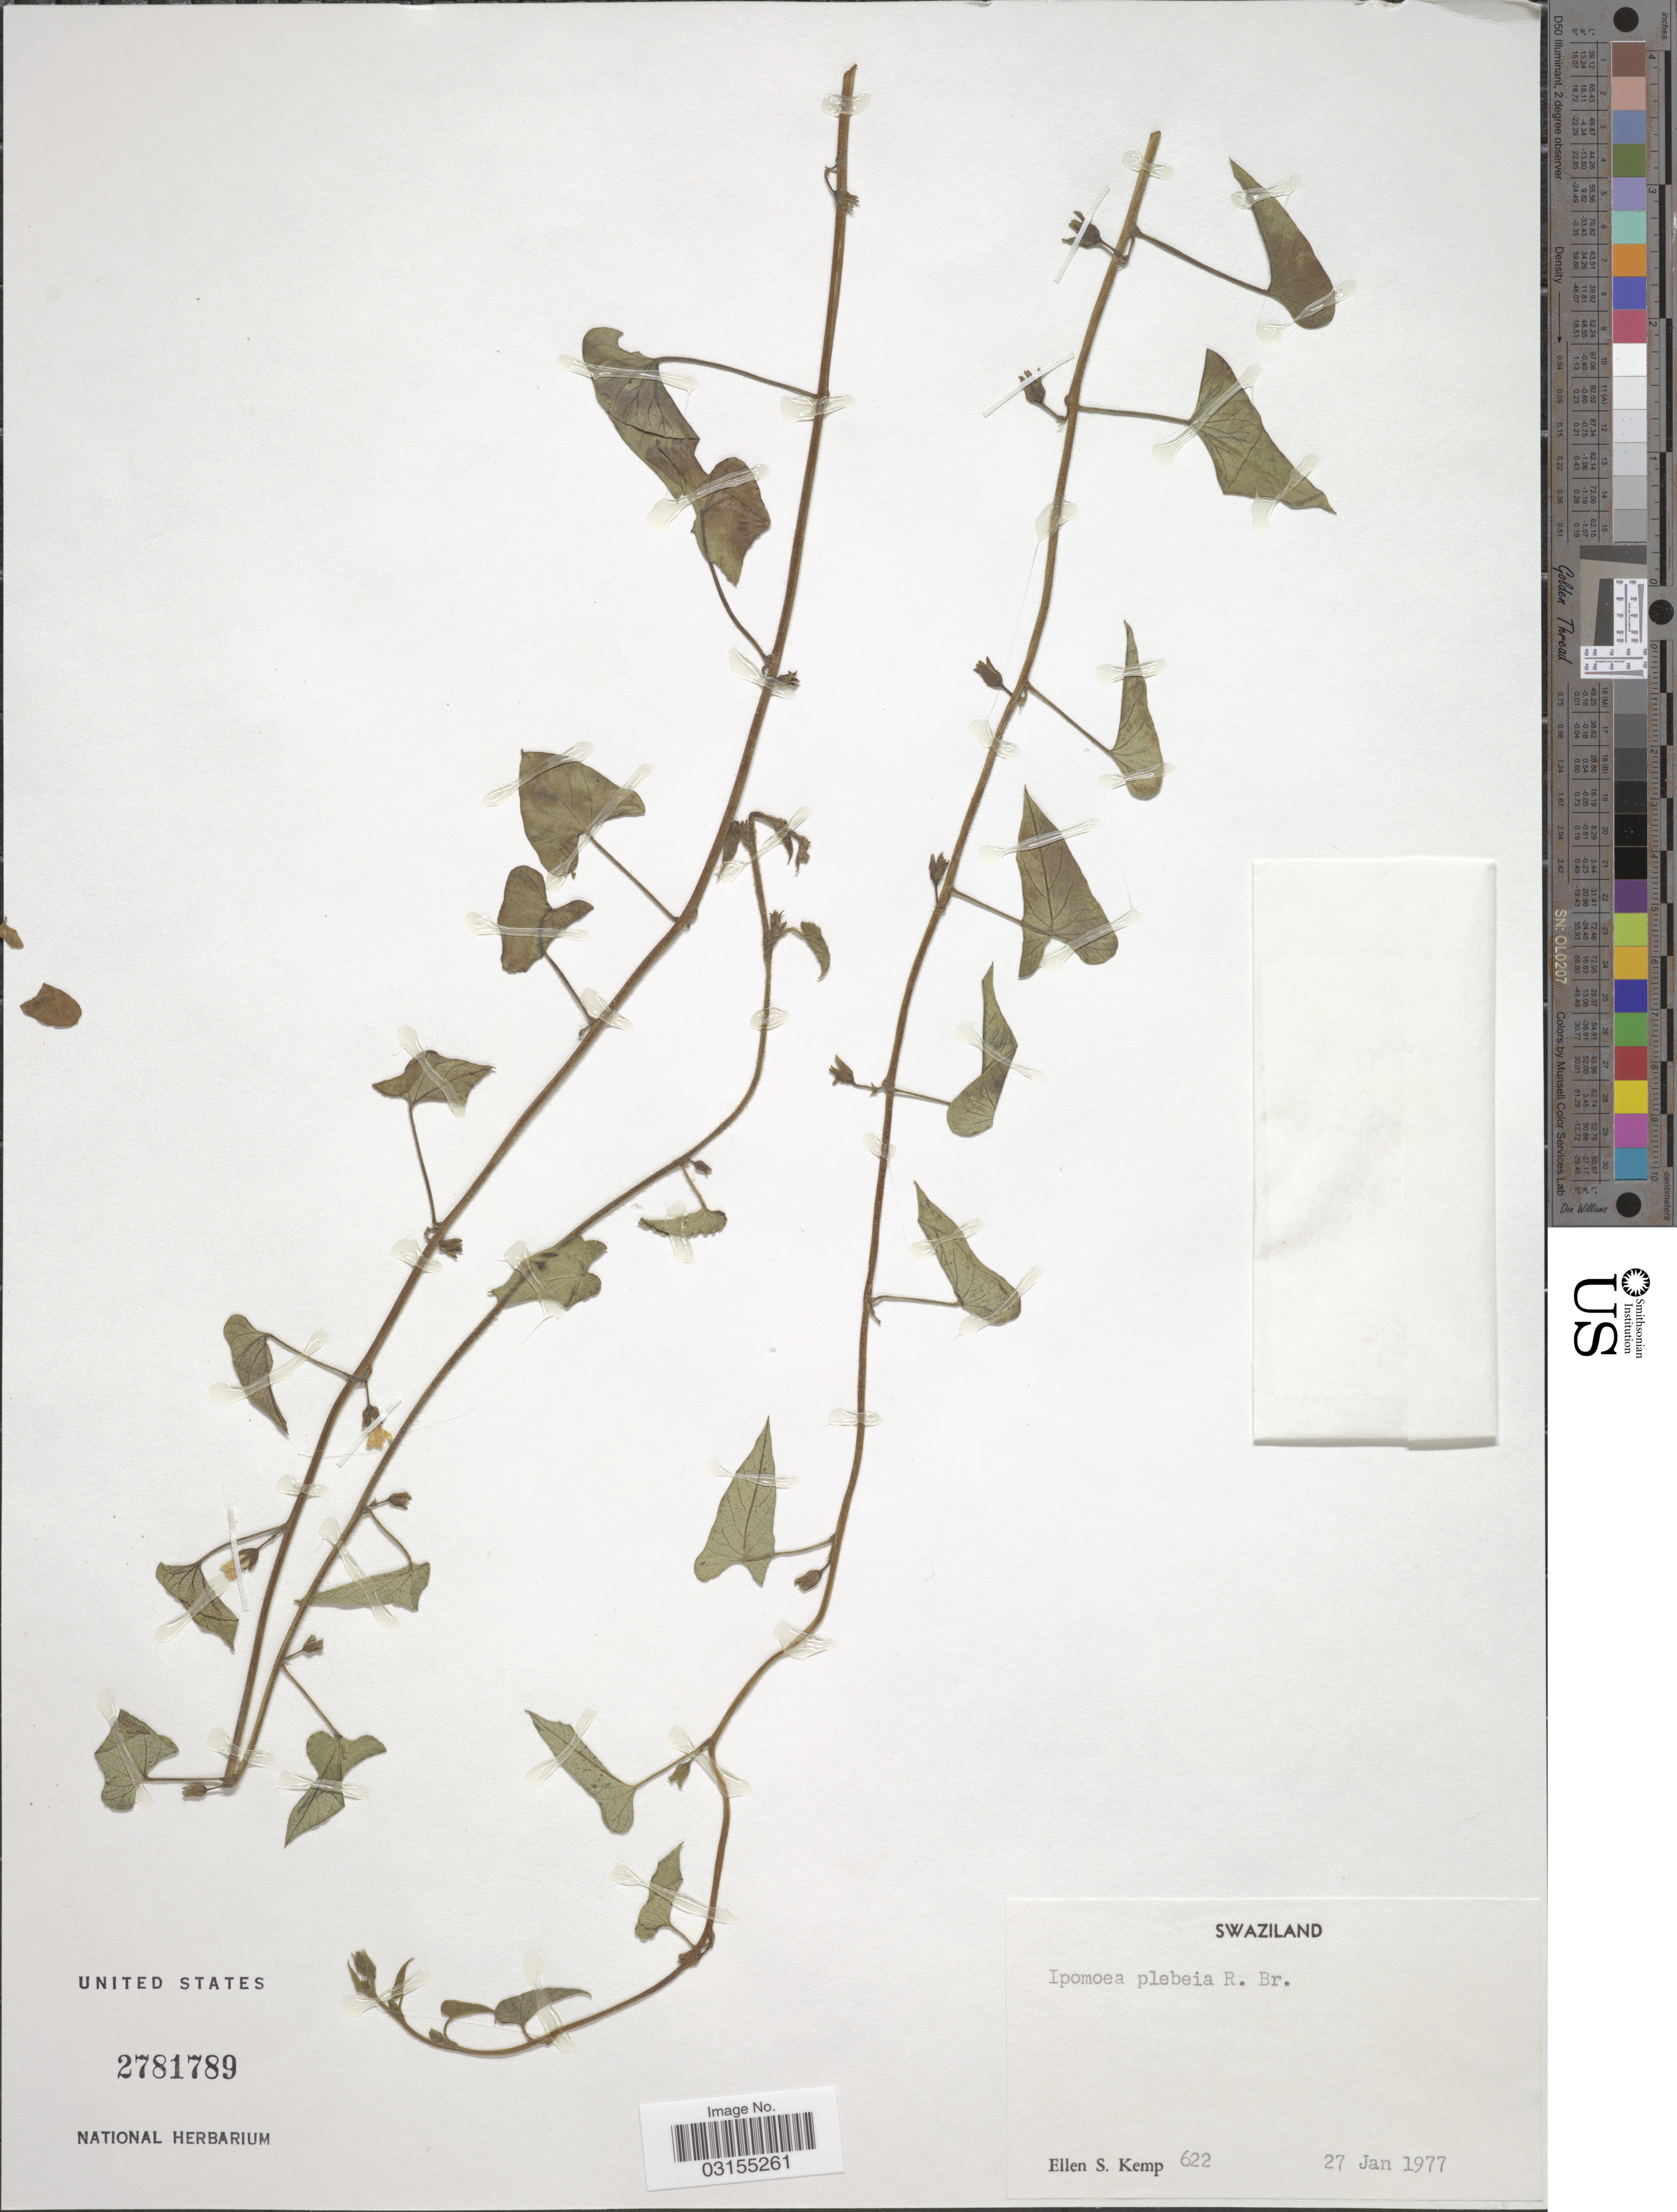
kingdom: Plantae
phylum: Tracheophyta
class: Magnoliopsida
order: Solanales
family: Convolvulaceae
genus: Ipomoea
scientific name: Ipomoea plebeia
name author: R. Br.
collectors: E. S. Kemp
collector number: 622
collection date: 1977-01-27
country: Eswatini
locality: Swaziland.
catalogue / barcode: US 2781789